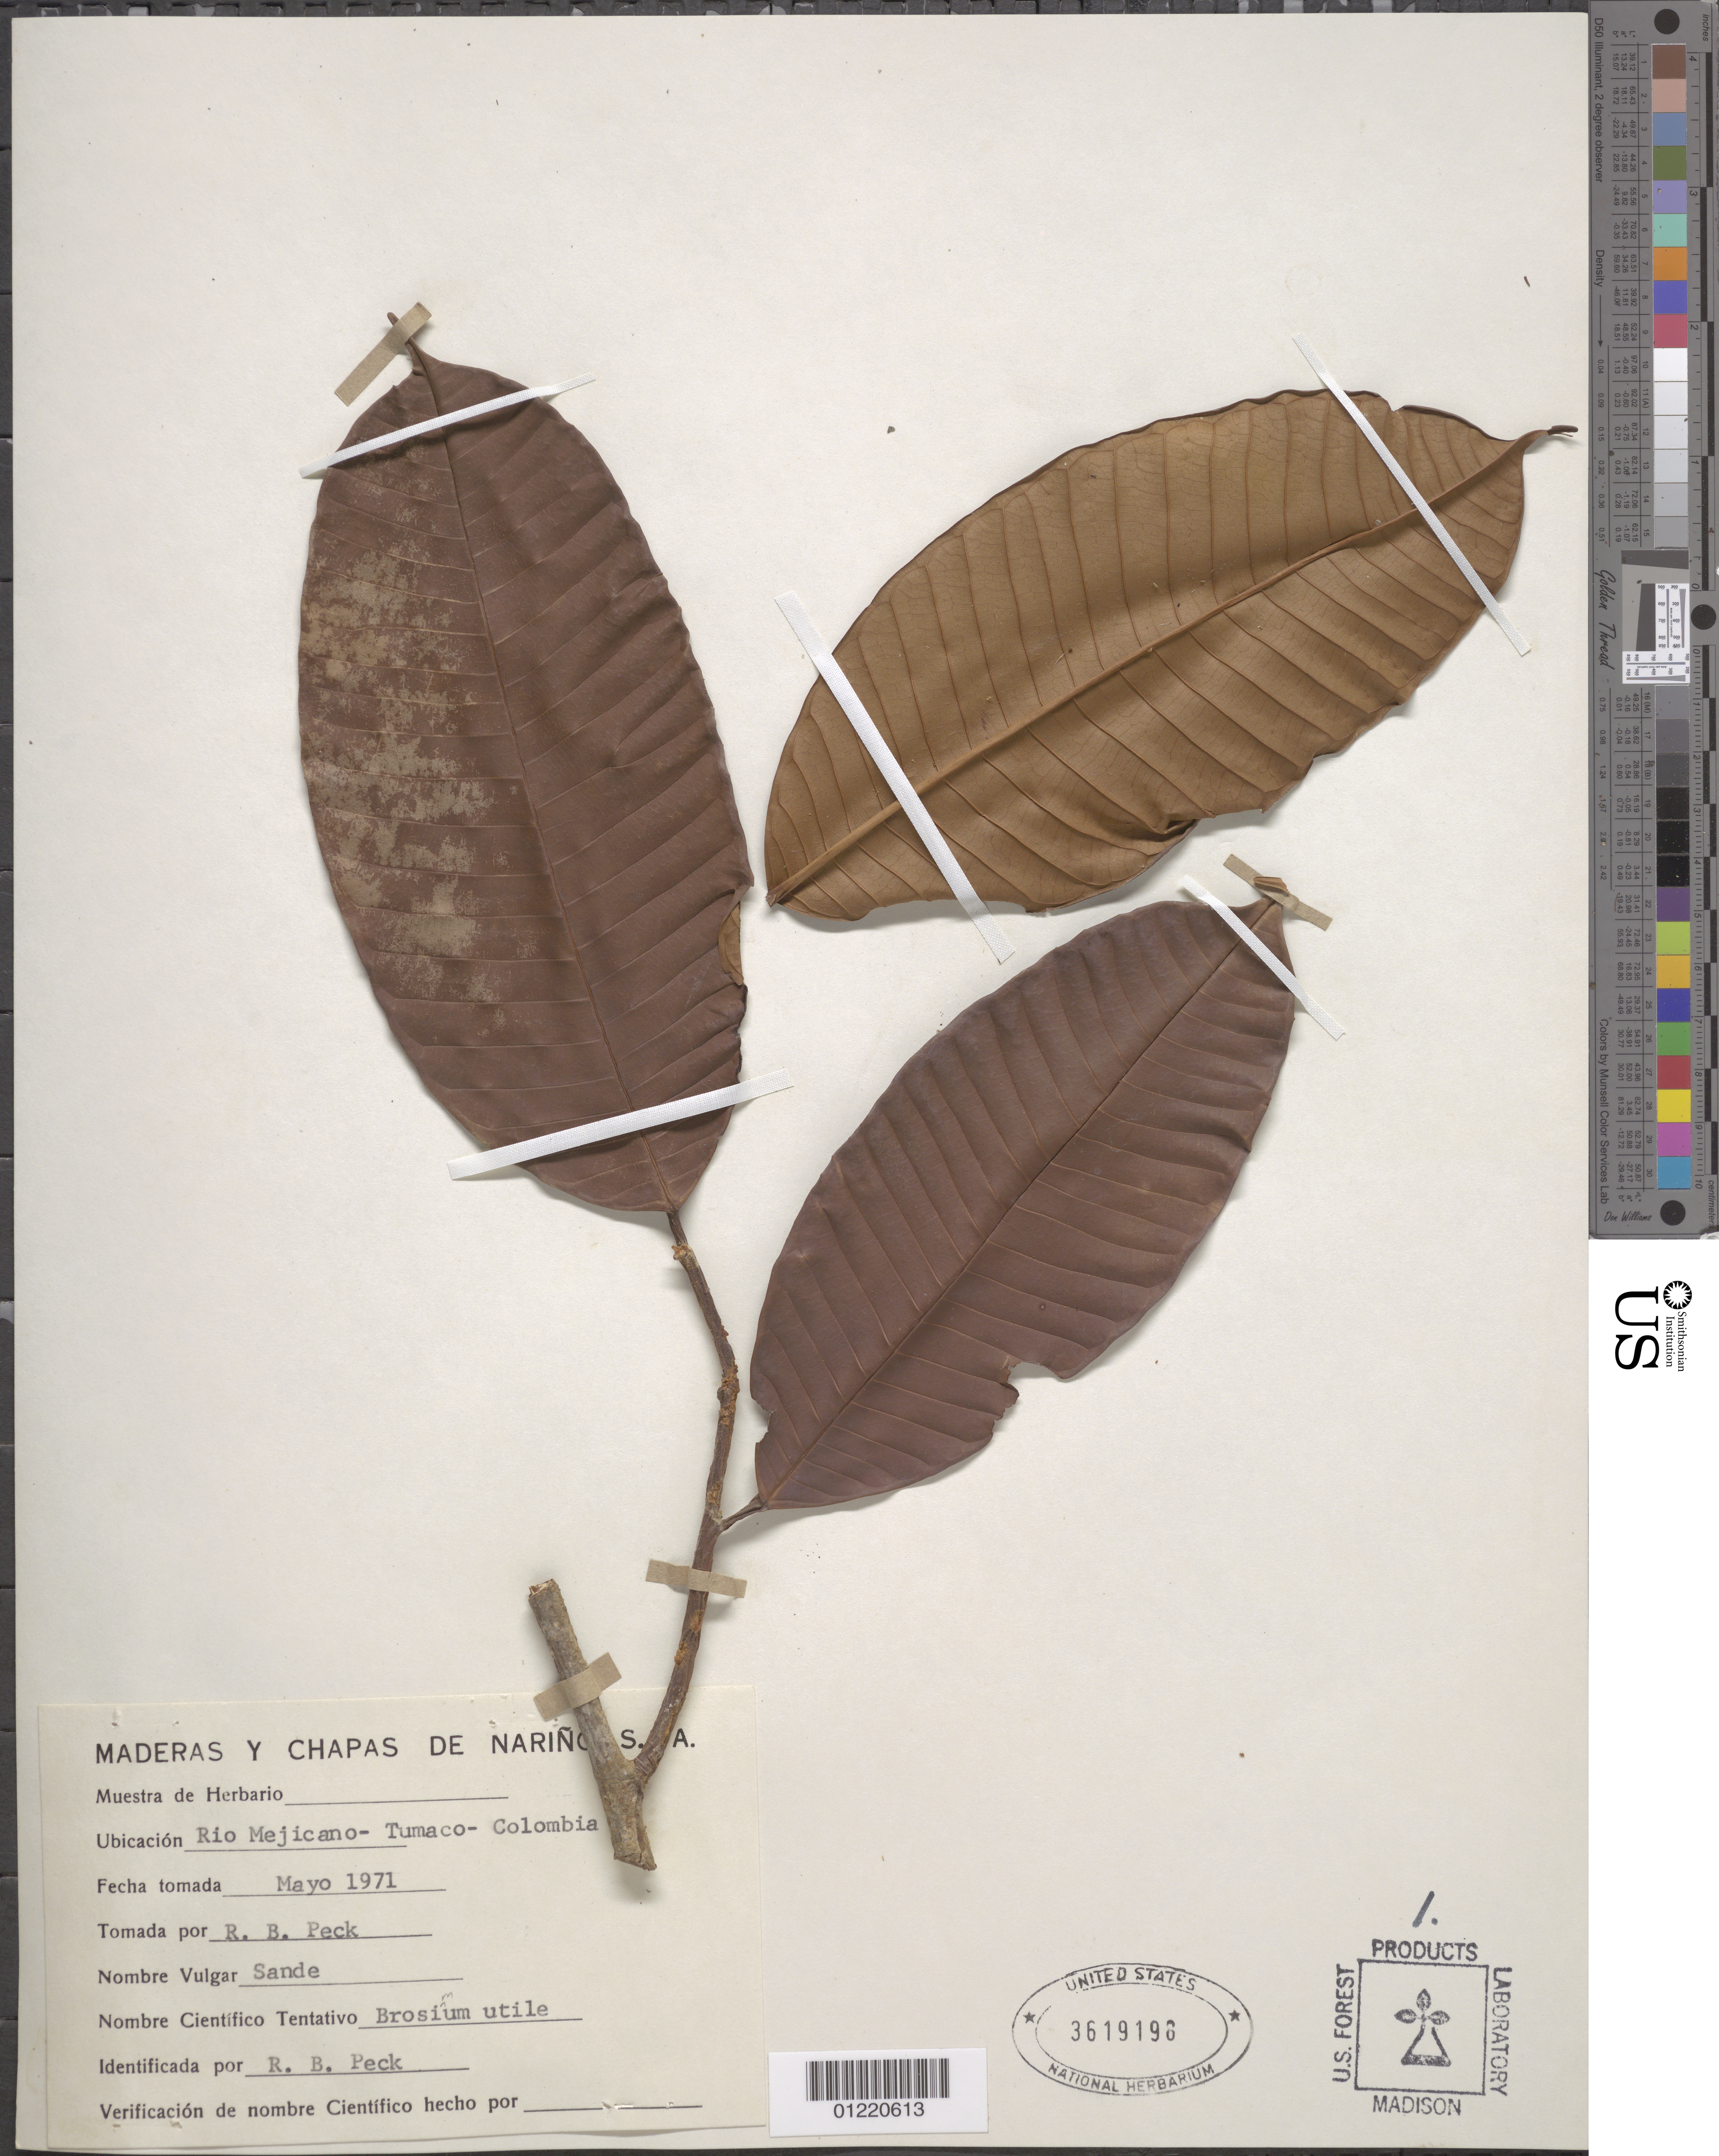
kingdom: Plantae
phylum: Tracheophyta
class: Magnoliopsida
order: Rosales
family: Moraceae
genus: Brosimum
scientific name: Brosimum utile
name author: (Kunth) Oken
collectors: R. Peck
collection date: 1971-05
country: Colombia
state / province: Nariño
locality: Rio Mejicano; Tumaco.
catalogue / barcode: US 3619196